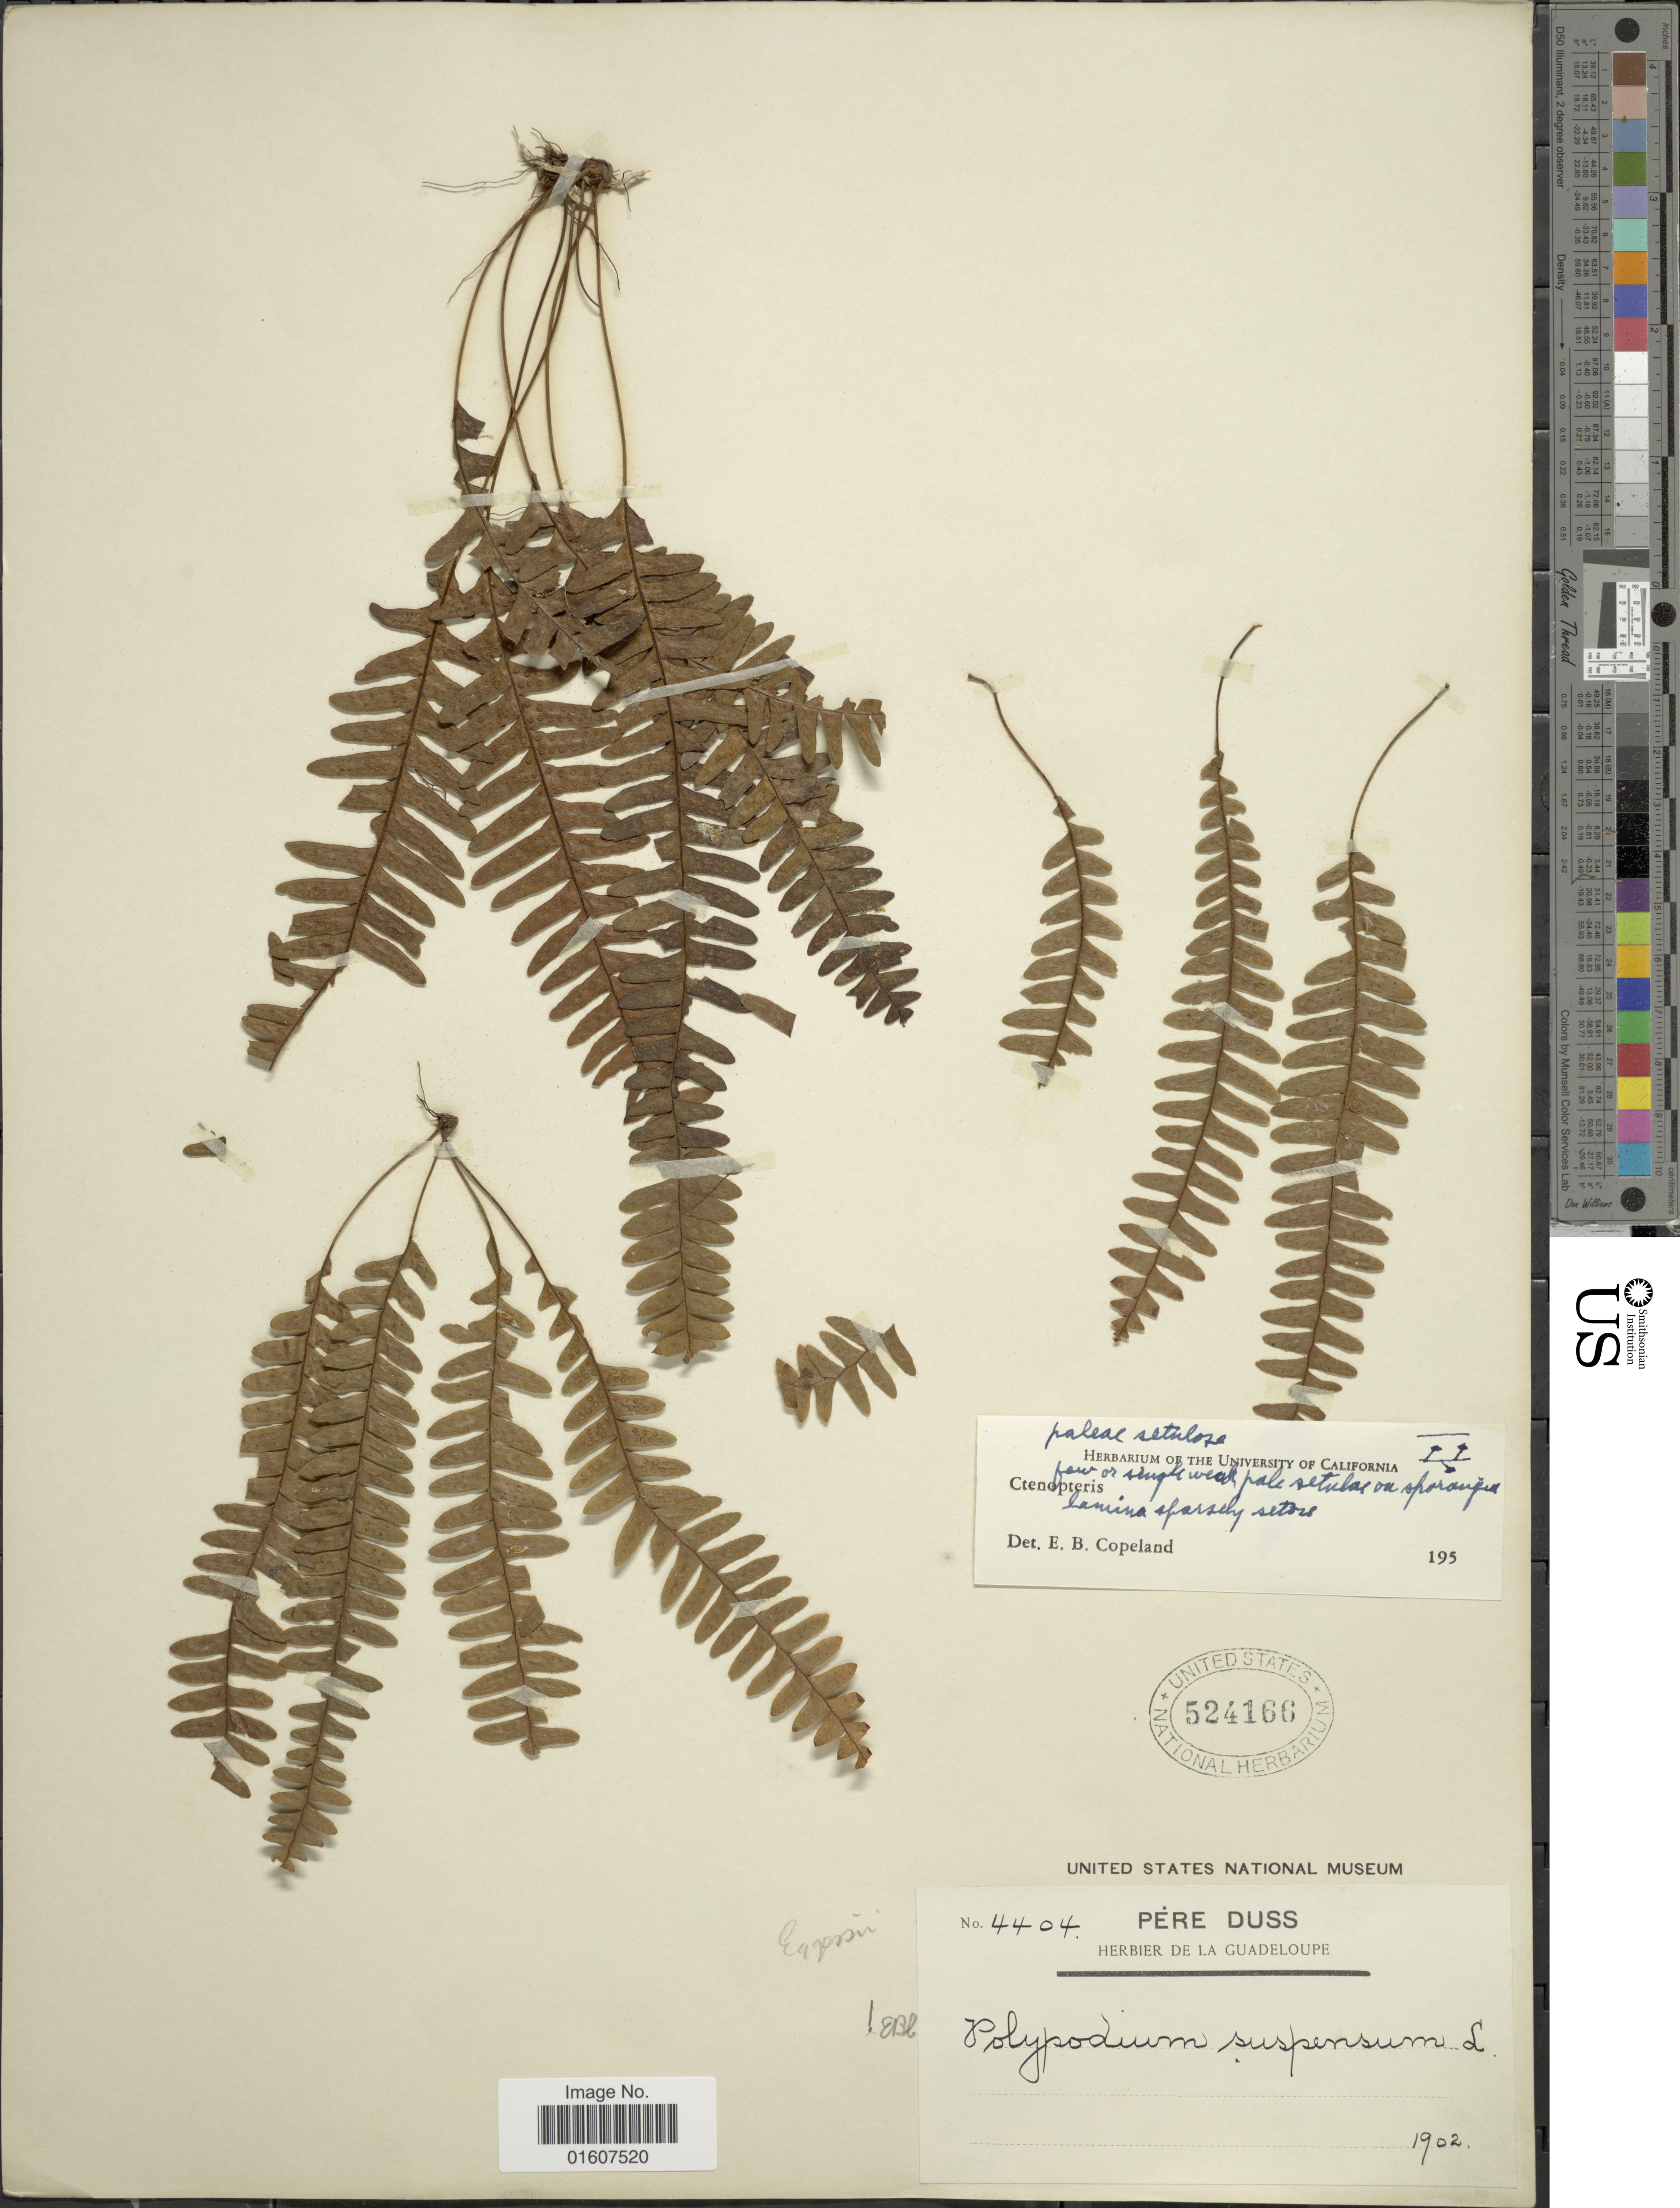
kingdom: Plantae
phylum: Tracheophyta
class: Polypodiopsida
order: Polypodiales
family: Polypodiaceae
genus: Terpsichore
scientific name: Terpsichore eggersii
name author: (Baker ex Hook.) A.R. Sm.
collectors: Père Duss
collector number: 4404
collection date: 1902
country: Guadeloupe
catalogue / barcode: US 524166